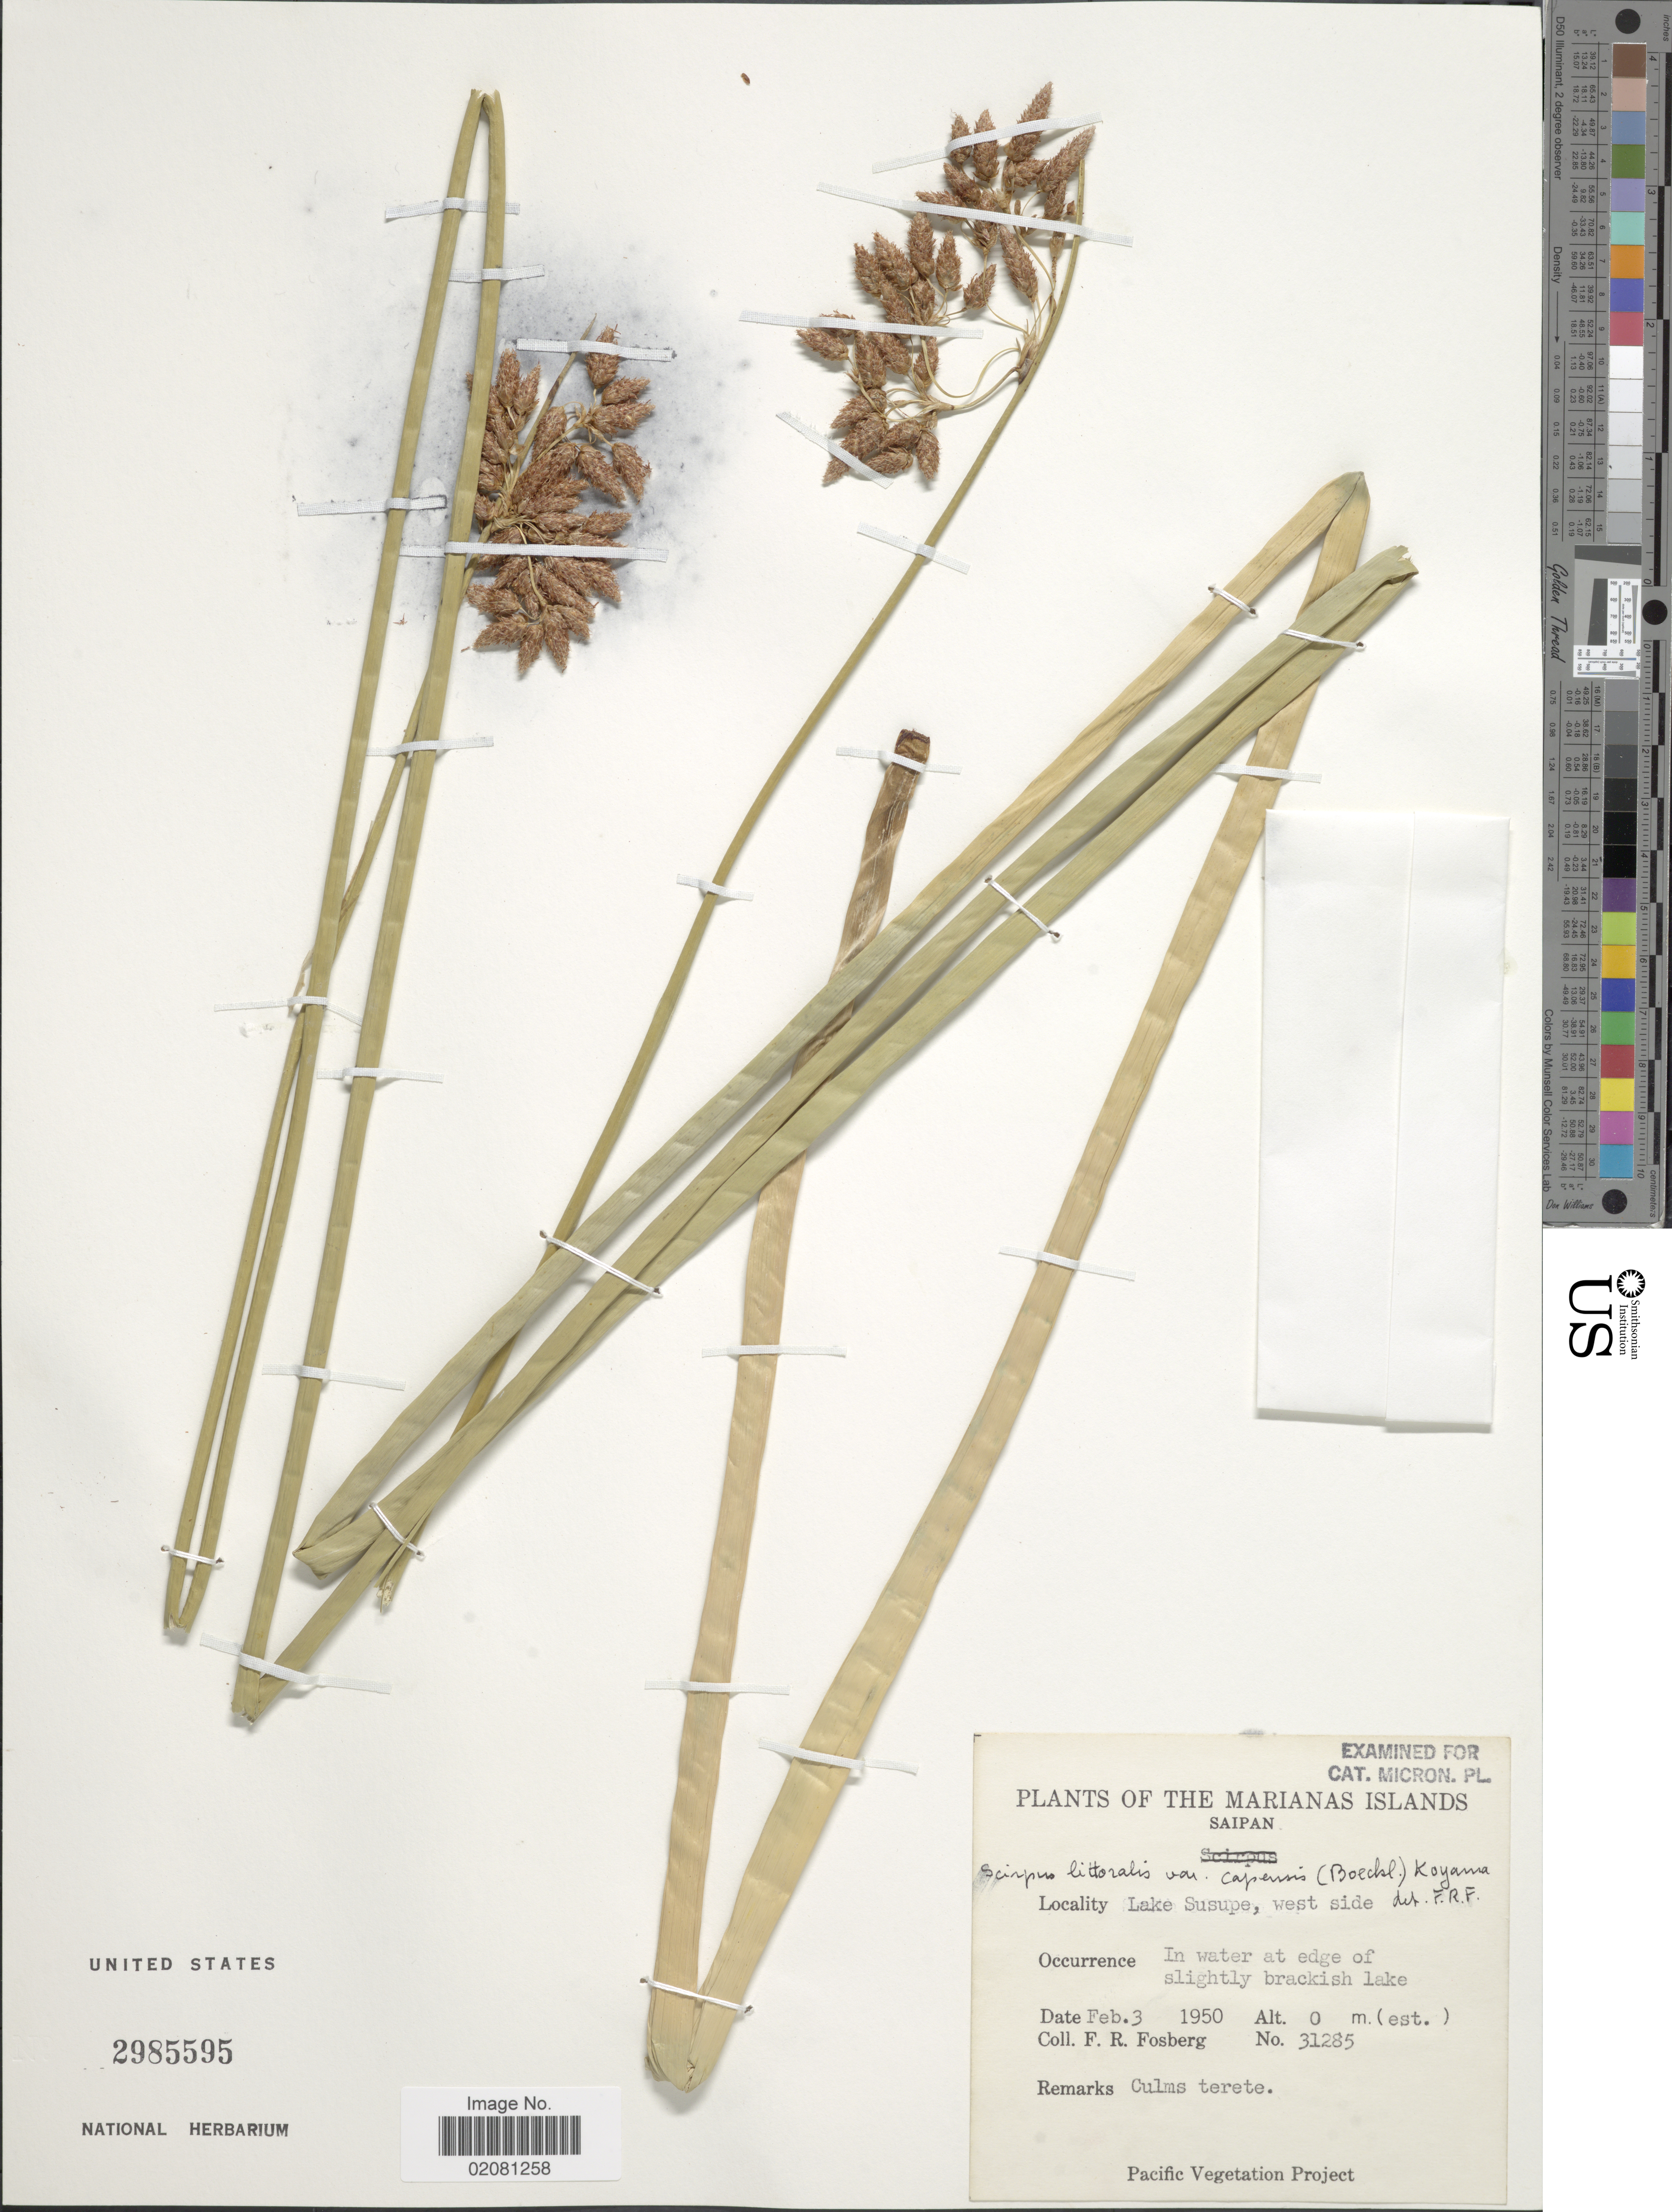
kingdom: Plantae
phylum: Tracheophyta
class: Liliopsida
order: Poales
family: Cyperaceae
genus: Schoenoplectus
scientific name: Schoenoplectus litoralis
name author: (Schrad.) Palla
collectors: F. R. Fosberg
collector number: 31285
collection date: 1950-02-03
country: Northern Mariana Islands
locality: Saipan, Lake Susupe, west side, in water at edge of slightly brackish lake.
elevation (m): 0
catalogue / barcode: US 2985595